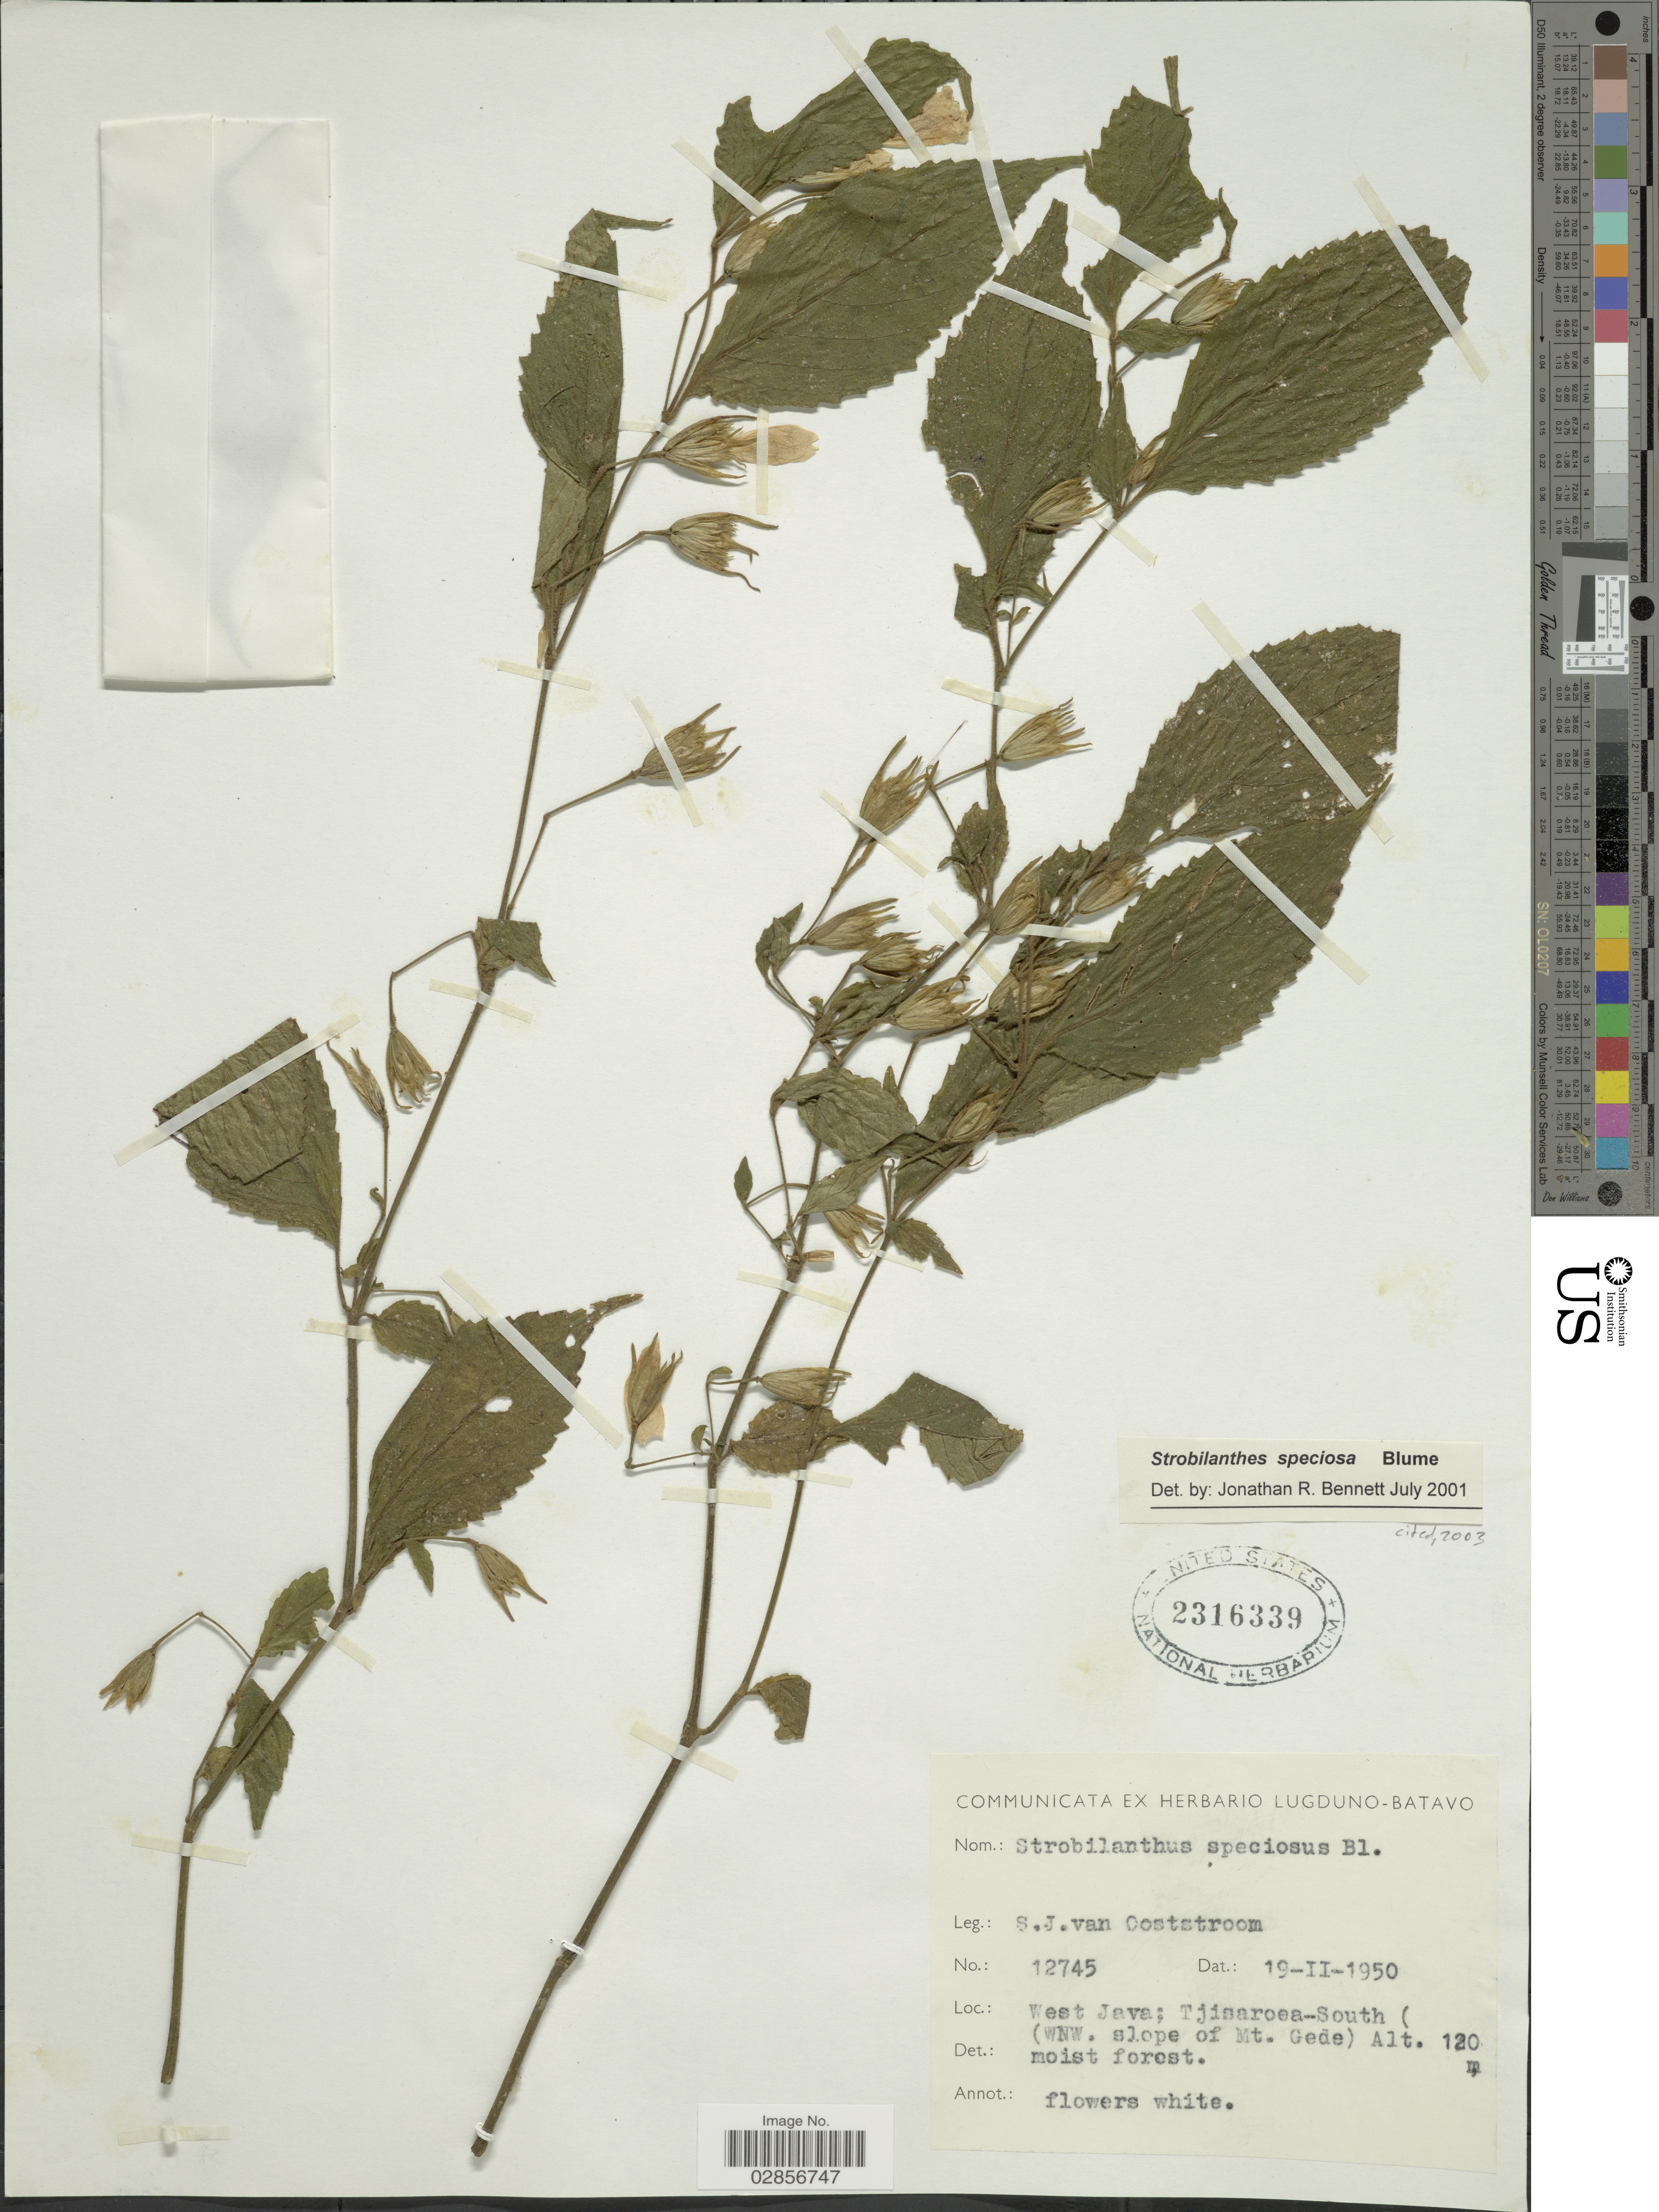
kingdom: Plantae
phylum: Tracheophyta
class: Magnoliopsida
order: Lamiales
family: Acanthaceae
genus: Strobilanthes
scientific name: Strobilanthes speciosa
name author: Blume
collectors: S. J. van Ooststroom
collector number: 12745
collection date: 1950-02-19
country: Indonesia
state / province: Java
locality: West Java; Tjisaroea-South ( (WNW. slope of Mt. Gede).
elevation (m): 120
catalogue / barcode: US 2316339